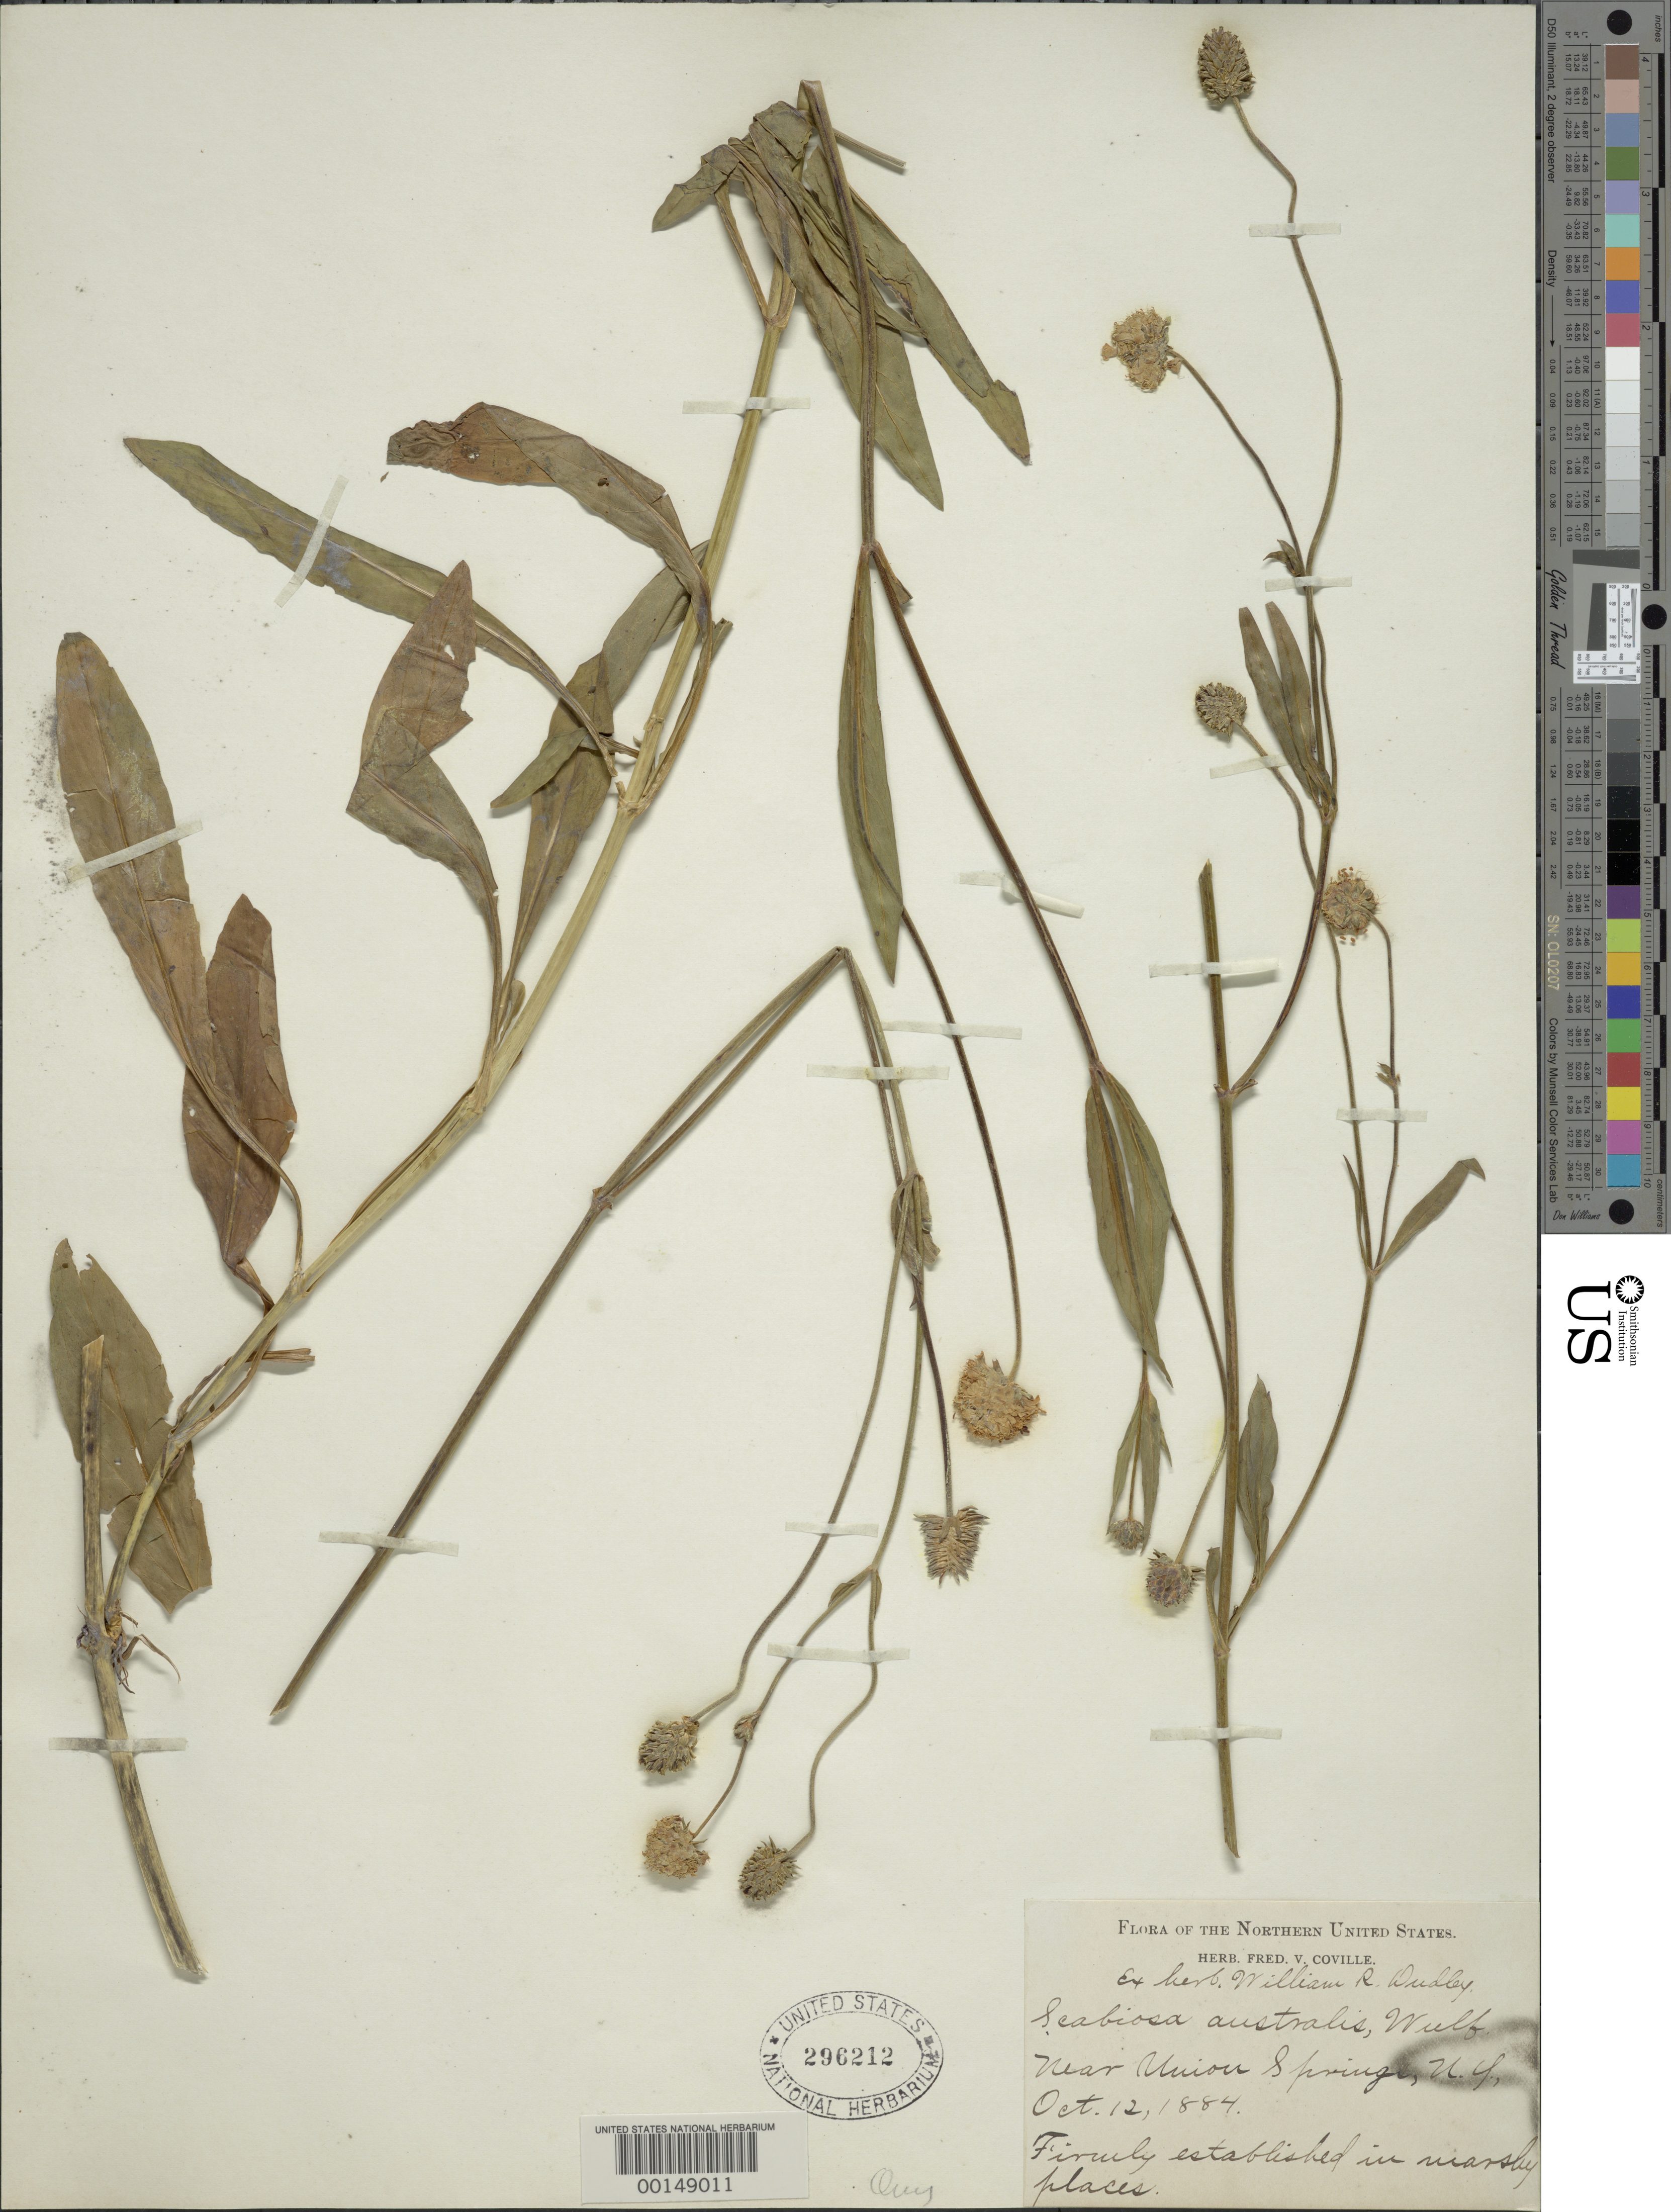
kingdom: Plantae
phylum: Tracheophyta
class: Magnoliopsida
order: Dipsacales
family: Caprifoliaceae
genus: Succisa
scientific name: Succisa australis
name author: Rchb.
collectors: F. V. Coville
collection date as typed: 12 Oct 1884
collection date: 1884-10-12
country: United States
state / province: New York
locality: Near Union Springs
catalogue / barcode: US 296212